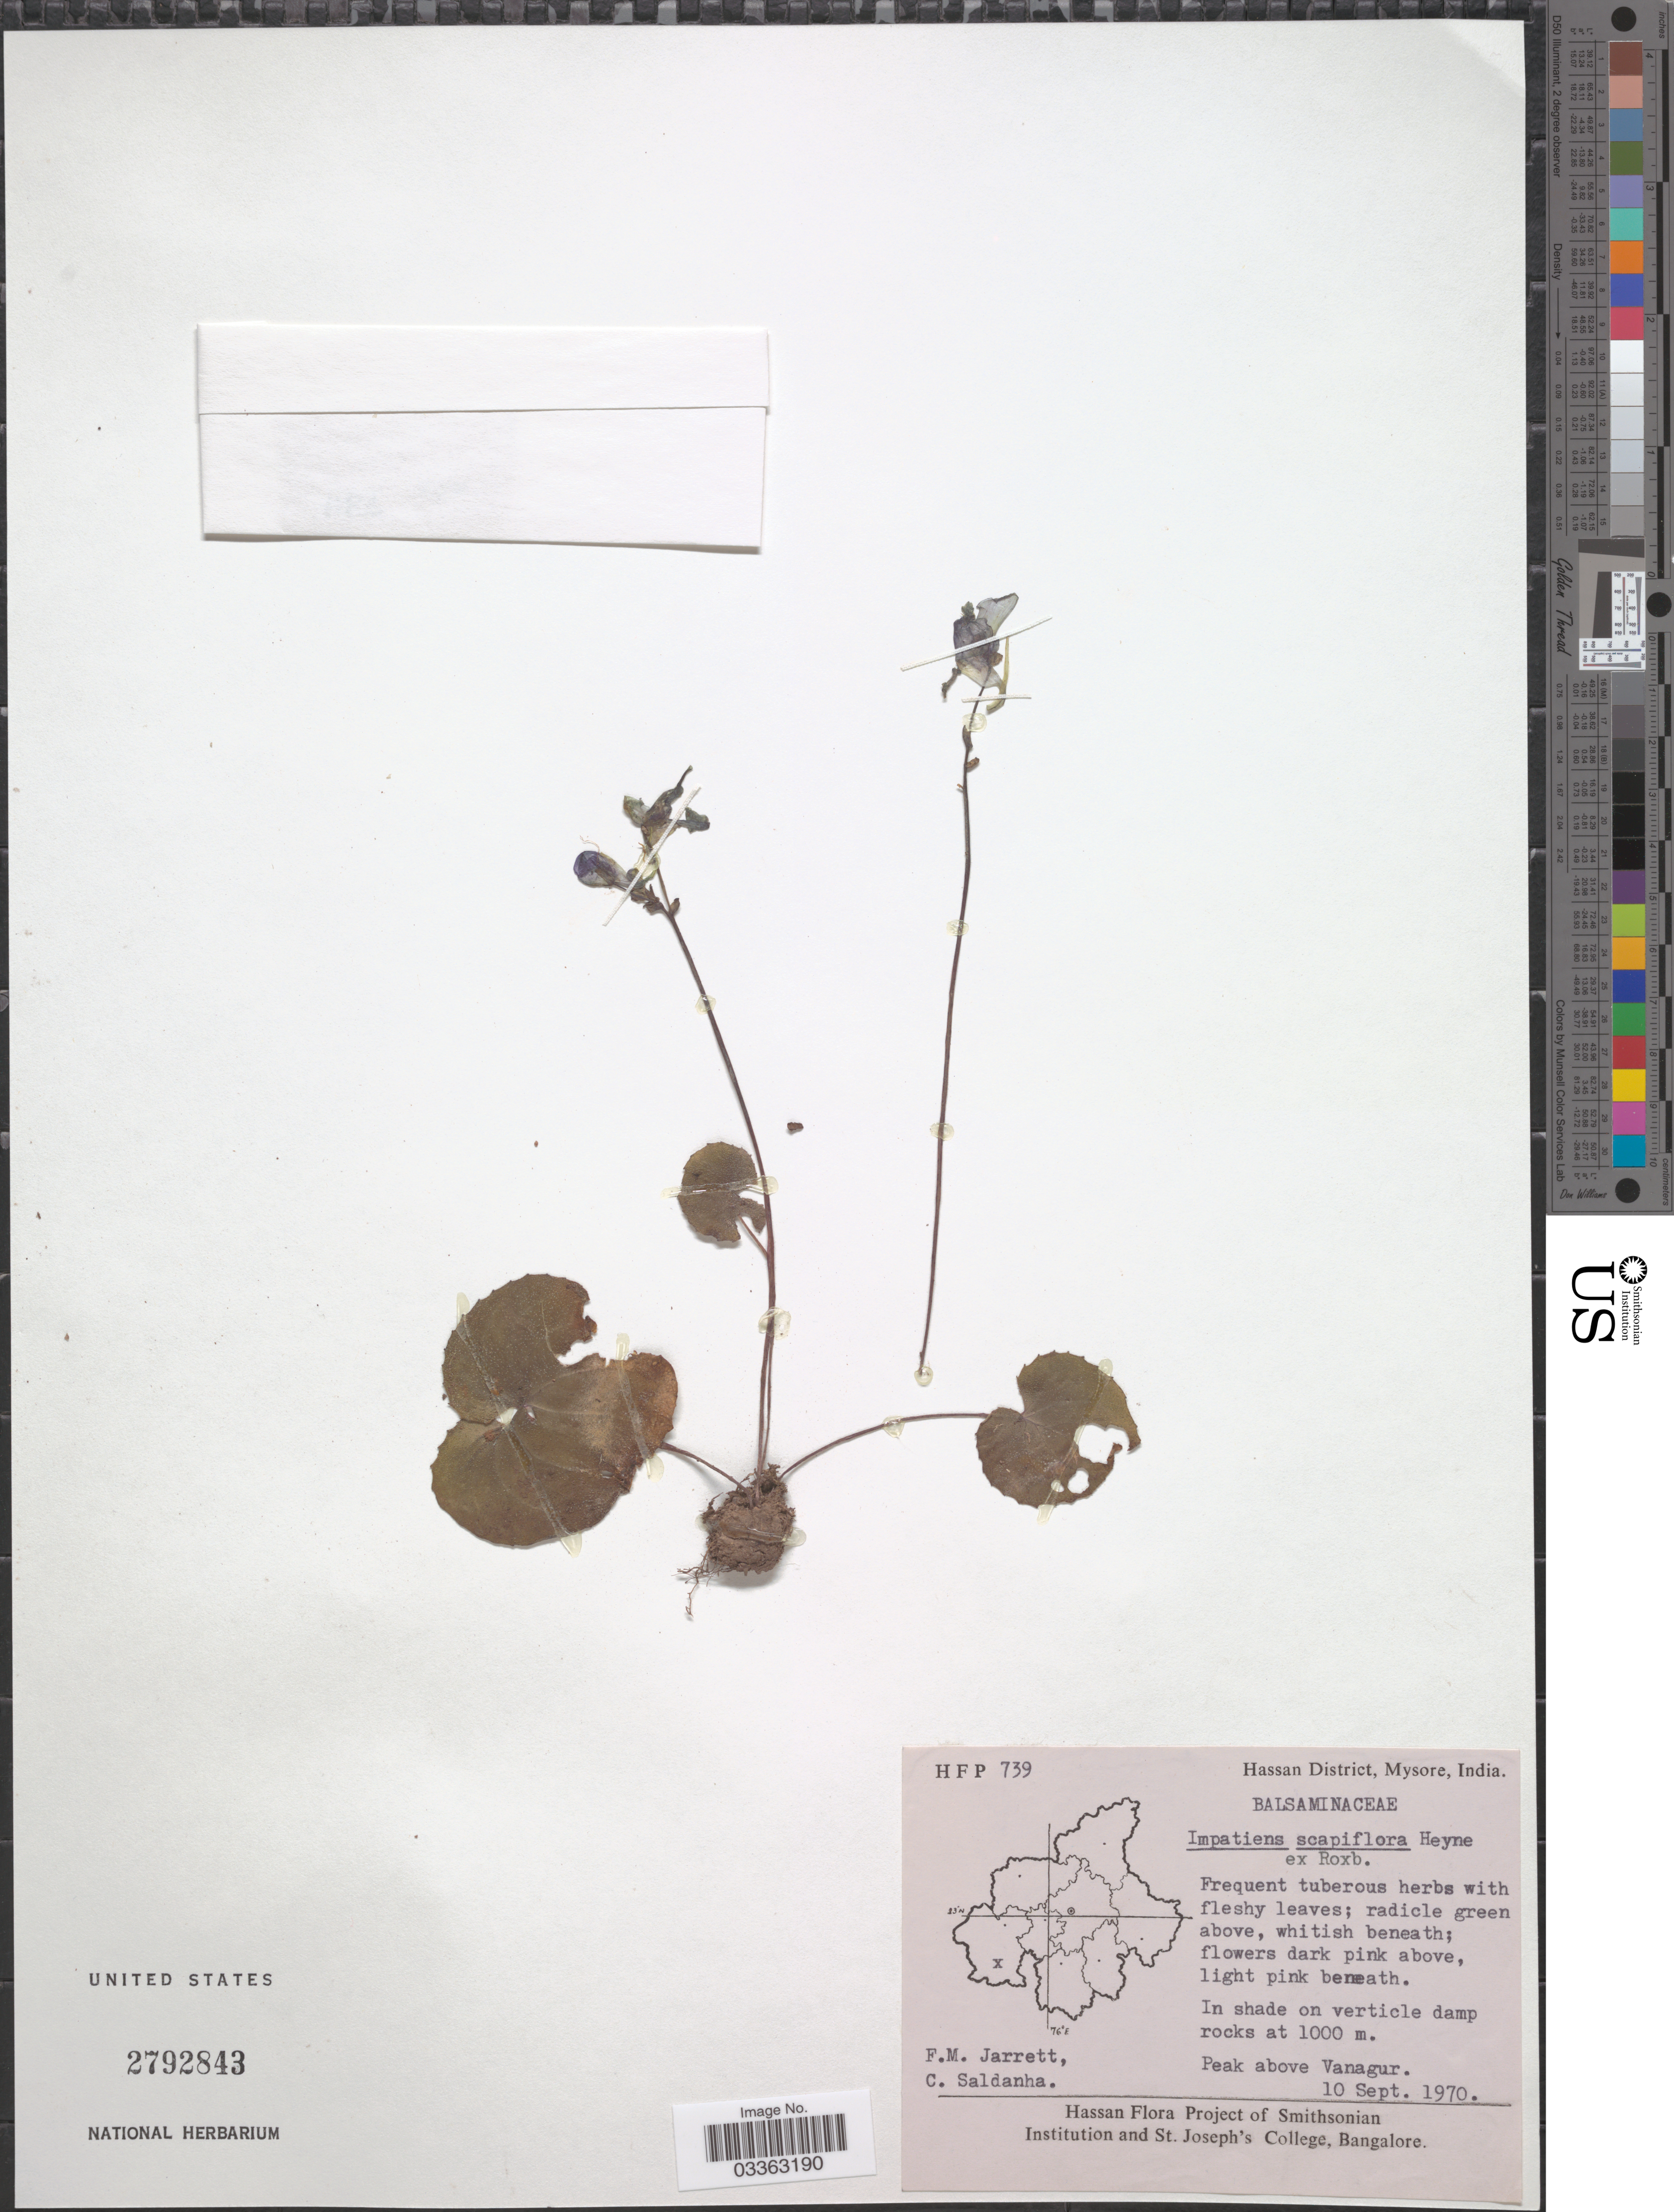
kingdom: Plantae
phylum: Tracheophyta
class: Magnoliopsida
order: Ericales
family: Balsaminaceae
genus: Impatiens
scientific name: Impatiens scapiflora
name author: B. Heyne ex Roxb.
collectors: F. M. Jarrett & C. Saldanha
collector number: HFP 739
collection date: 1970-09-10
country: India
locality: Hassan District, Mysore. Peak above Vanagur.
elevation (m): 1000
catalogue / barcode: US 2792843